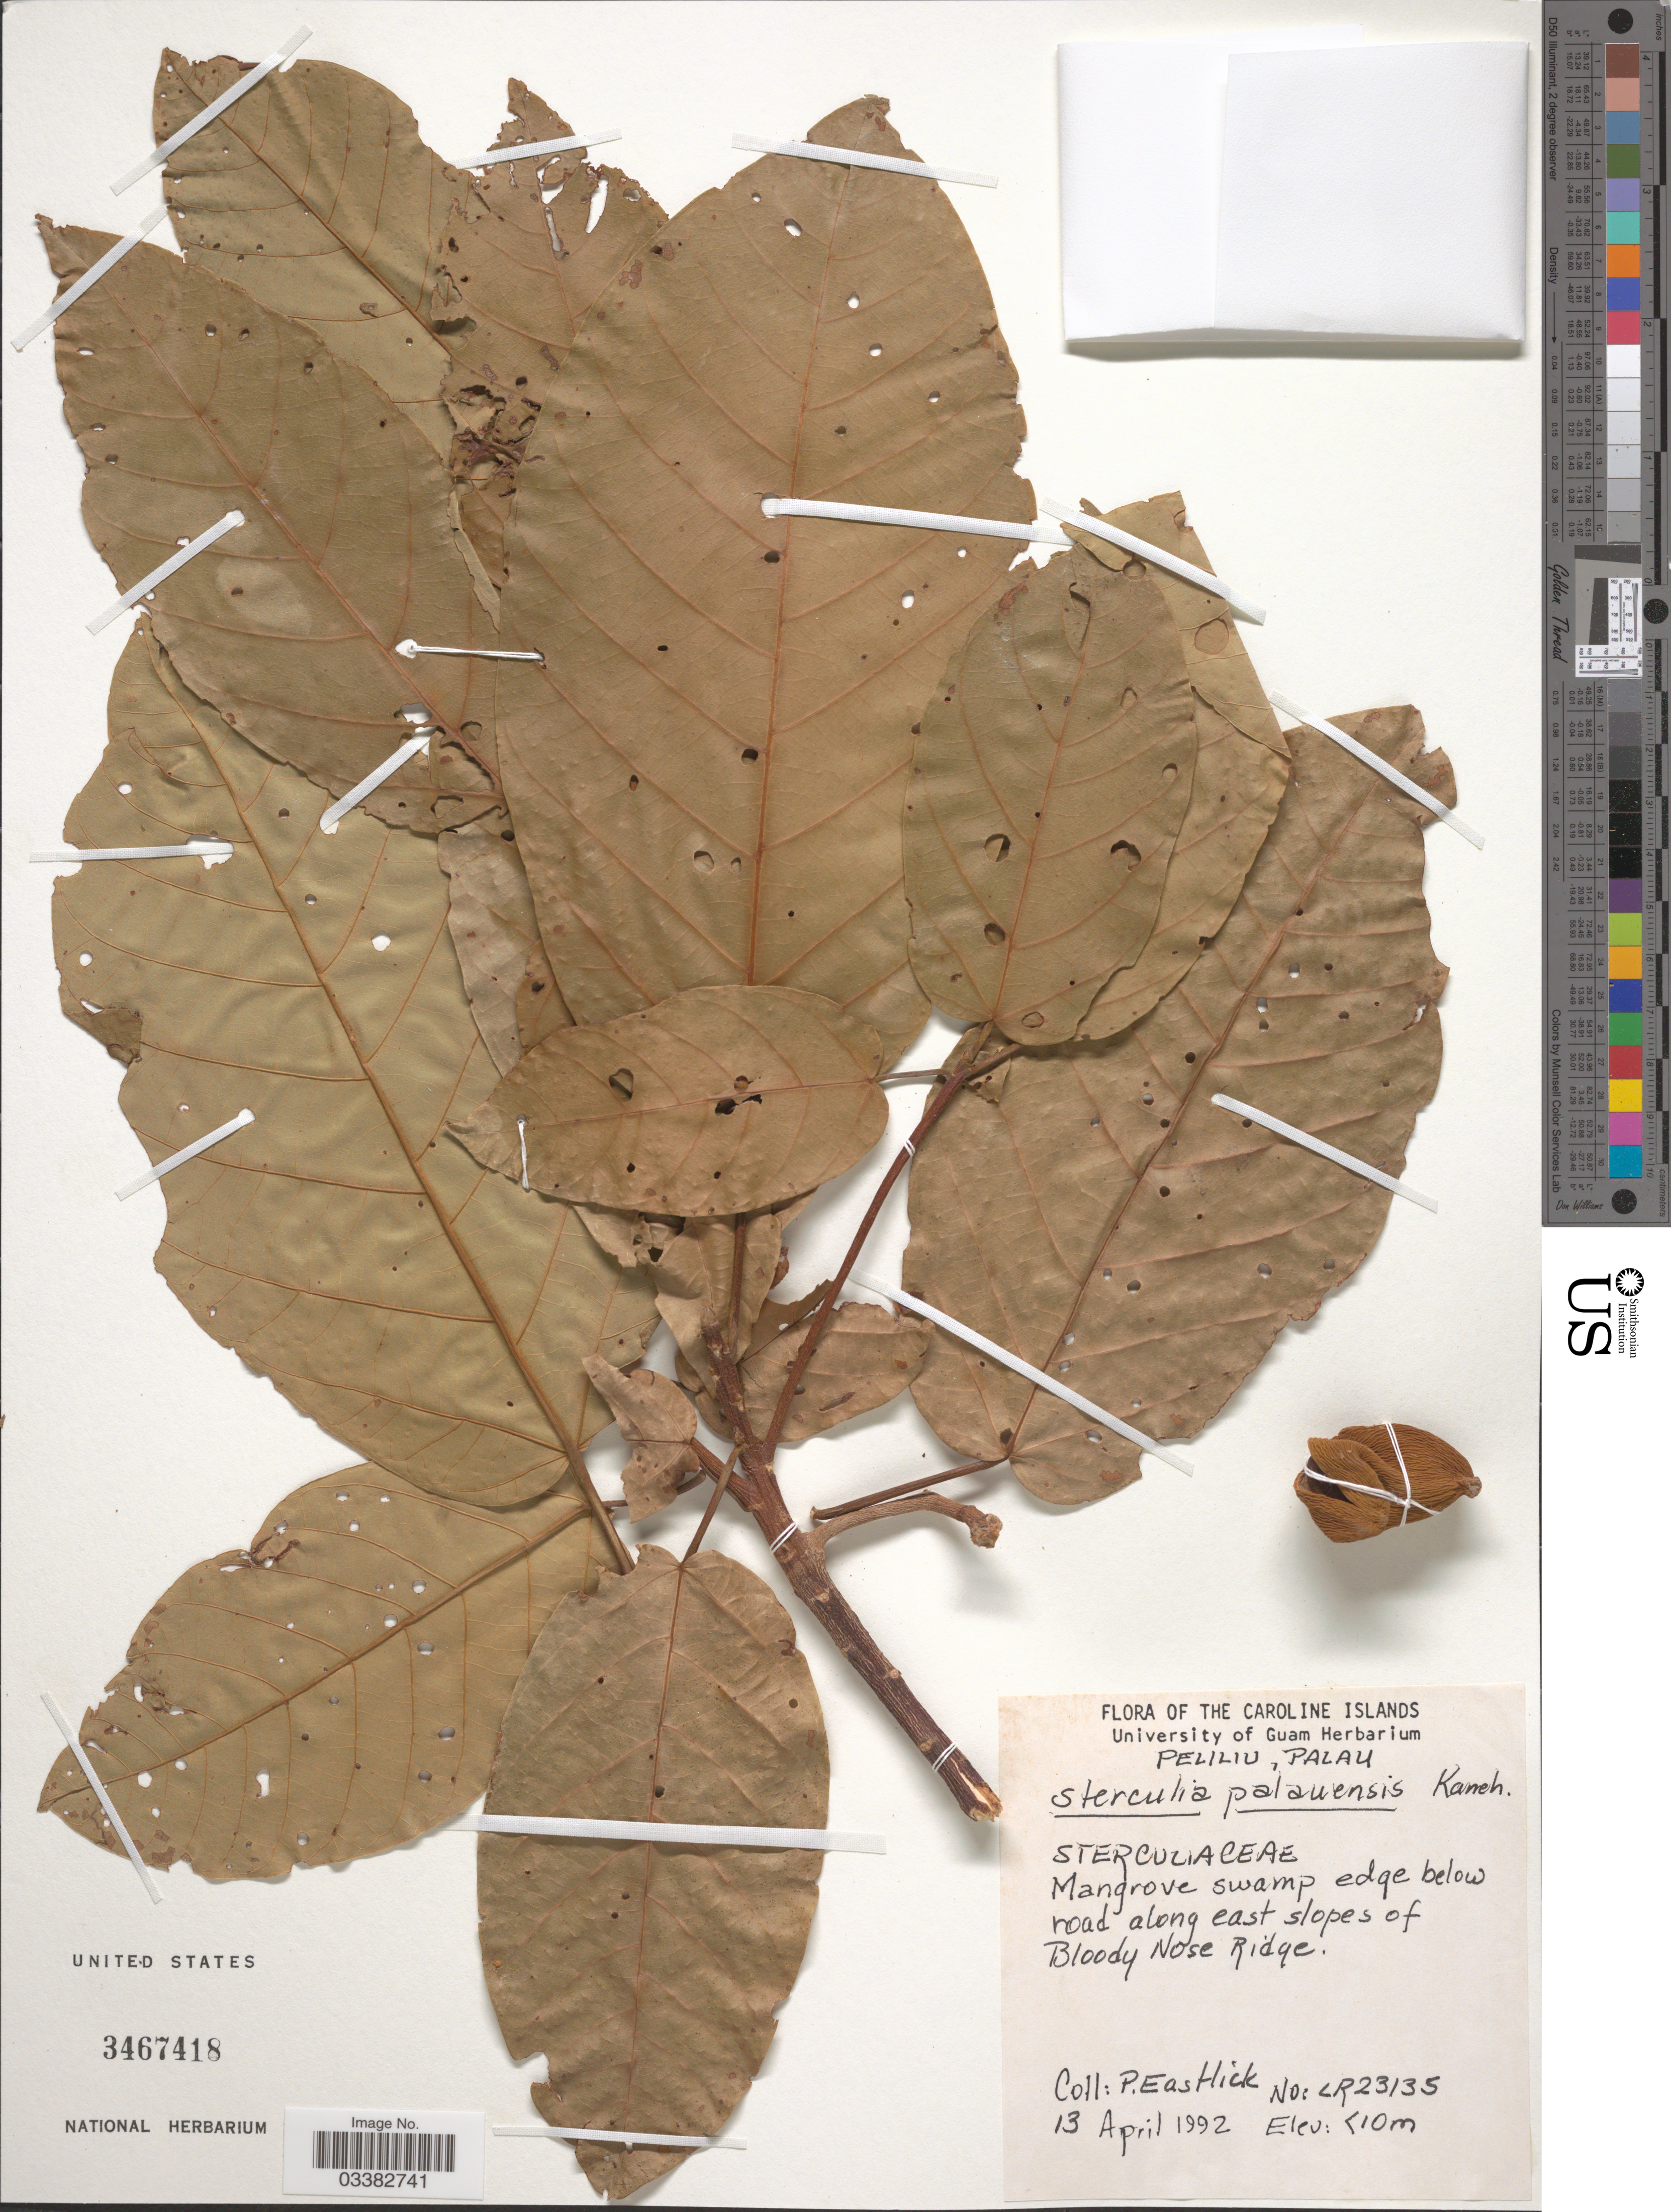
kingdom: Plantae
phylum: Tracheophyta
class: Magnoliopsida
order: Malvales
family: Malvaceae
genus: Sterculia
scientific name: Sterculia palauensis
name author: Kaneh.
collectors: P. Eastlick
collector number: LR23135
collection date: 1992-04-13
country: Palau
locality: The Caroline Islands. Peliliu, Palau. Mangrove swamp edge below road along east slopes of Bloody Nose Ridge.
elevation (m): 10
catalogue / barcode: US 3467418